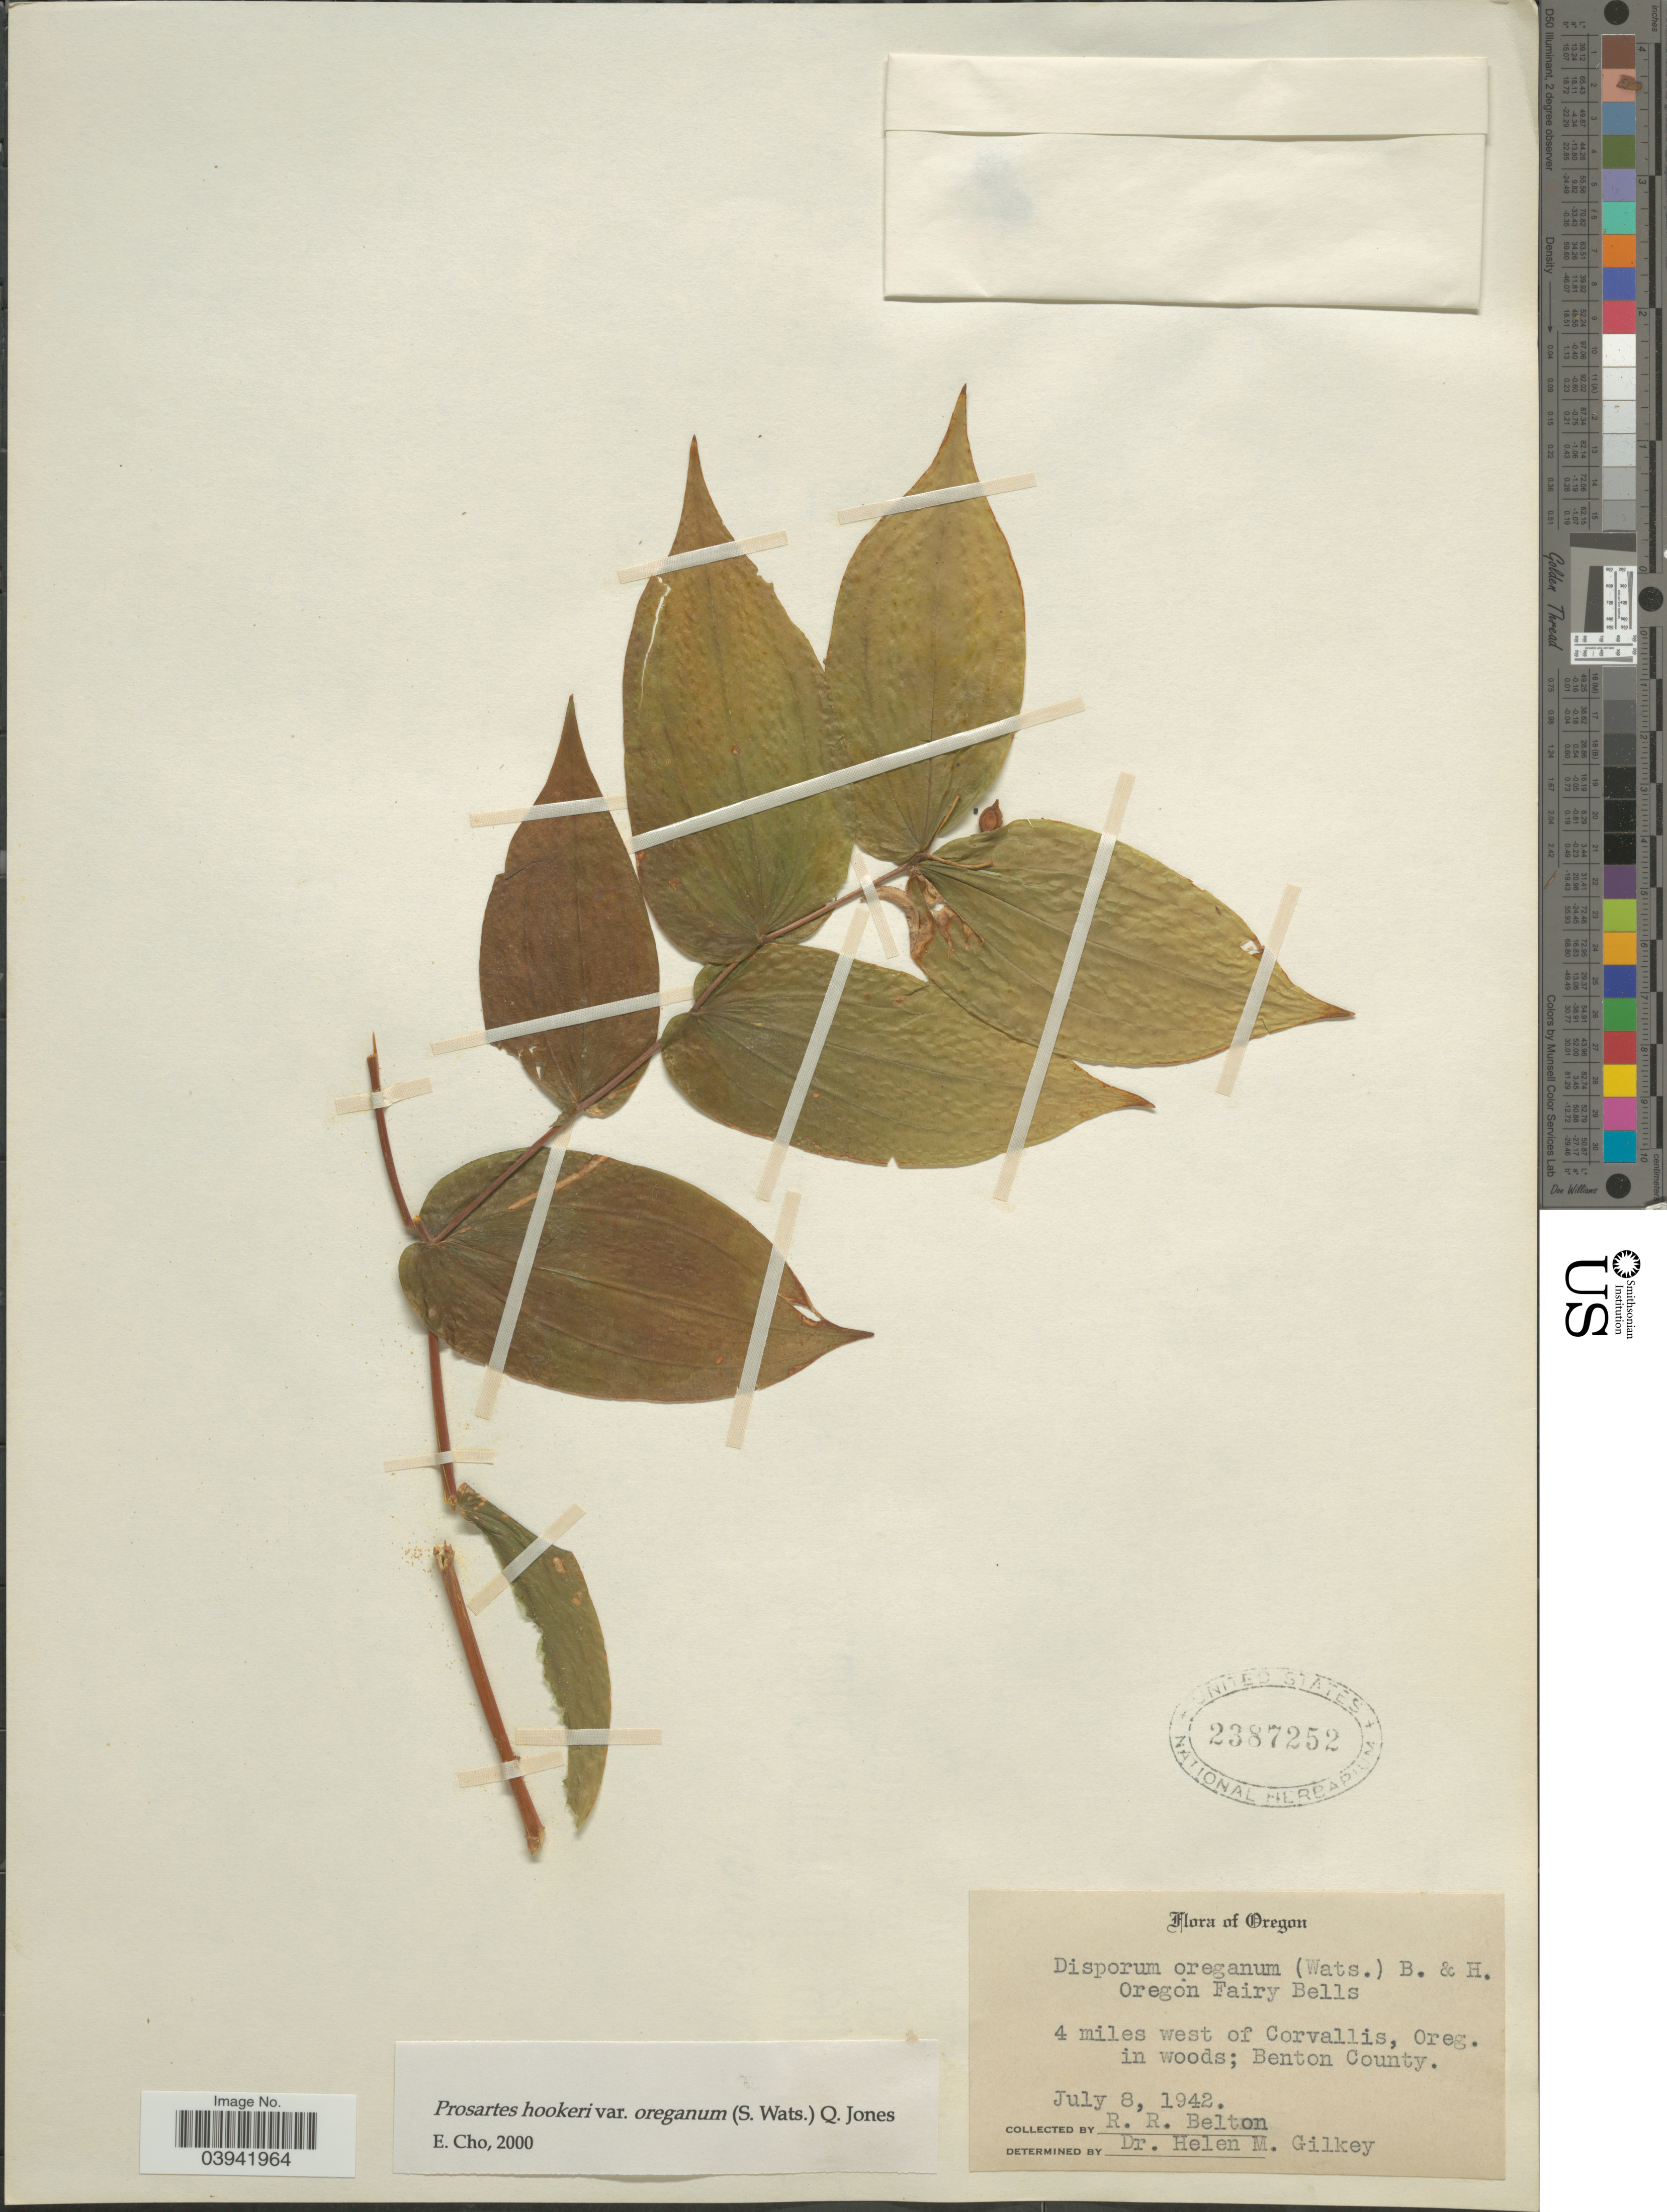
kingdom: Plantae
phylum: Tracheophyta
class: Liliopsida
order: Liliales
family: Liliaceae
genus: Prosartes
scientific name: Prosartes hookeri var. oregana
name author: (S. Watson) Kartesz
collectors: R. Belton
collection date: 1942-07-08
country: United States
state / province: Oregon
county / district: Benton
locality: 4 miles west of Corvallis; Benton County.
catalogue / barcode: US 2387252